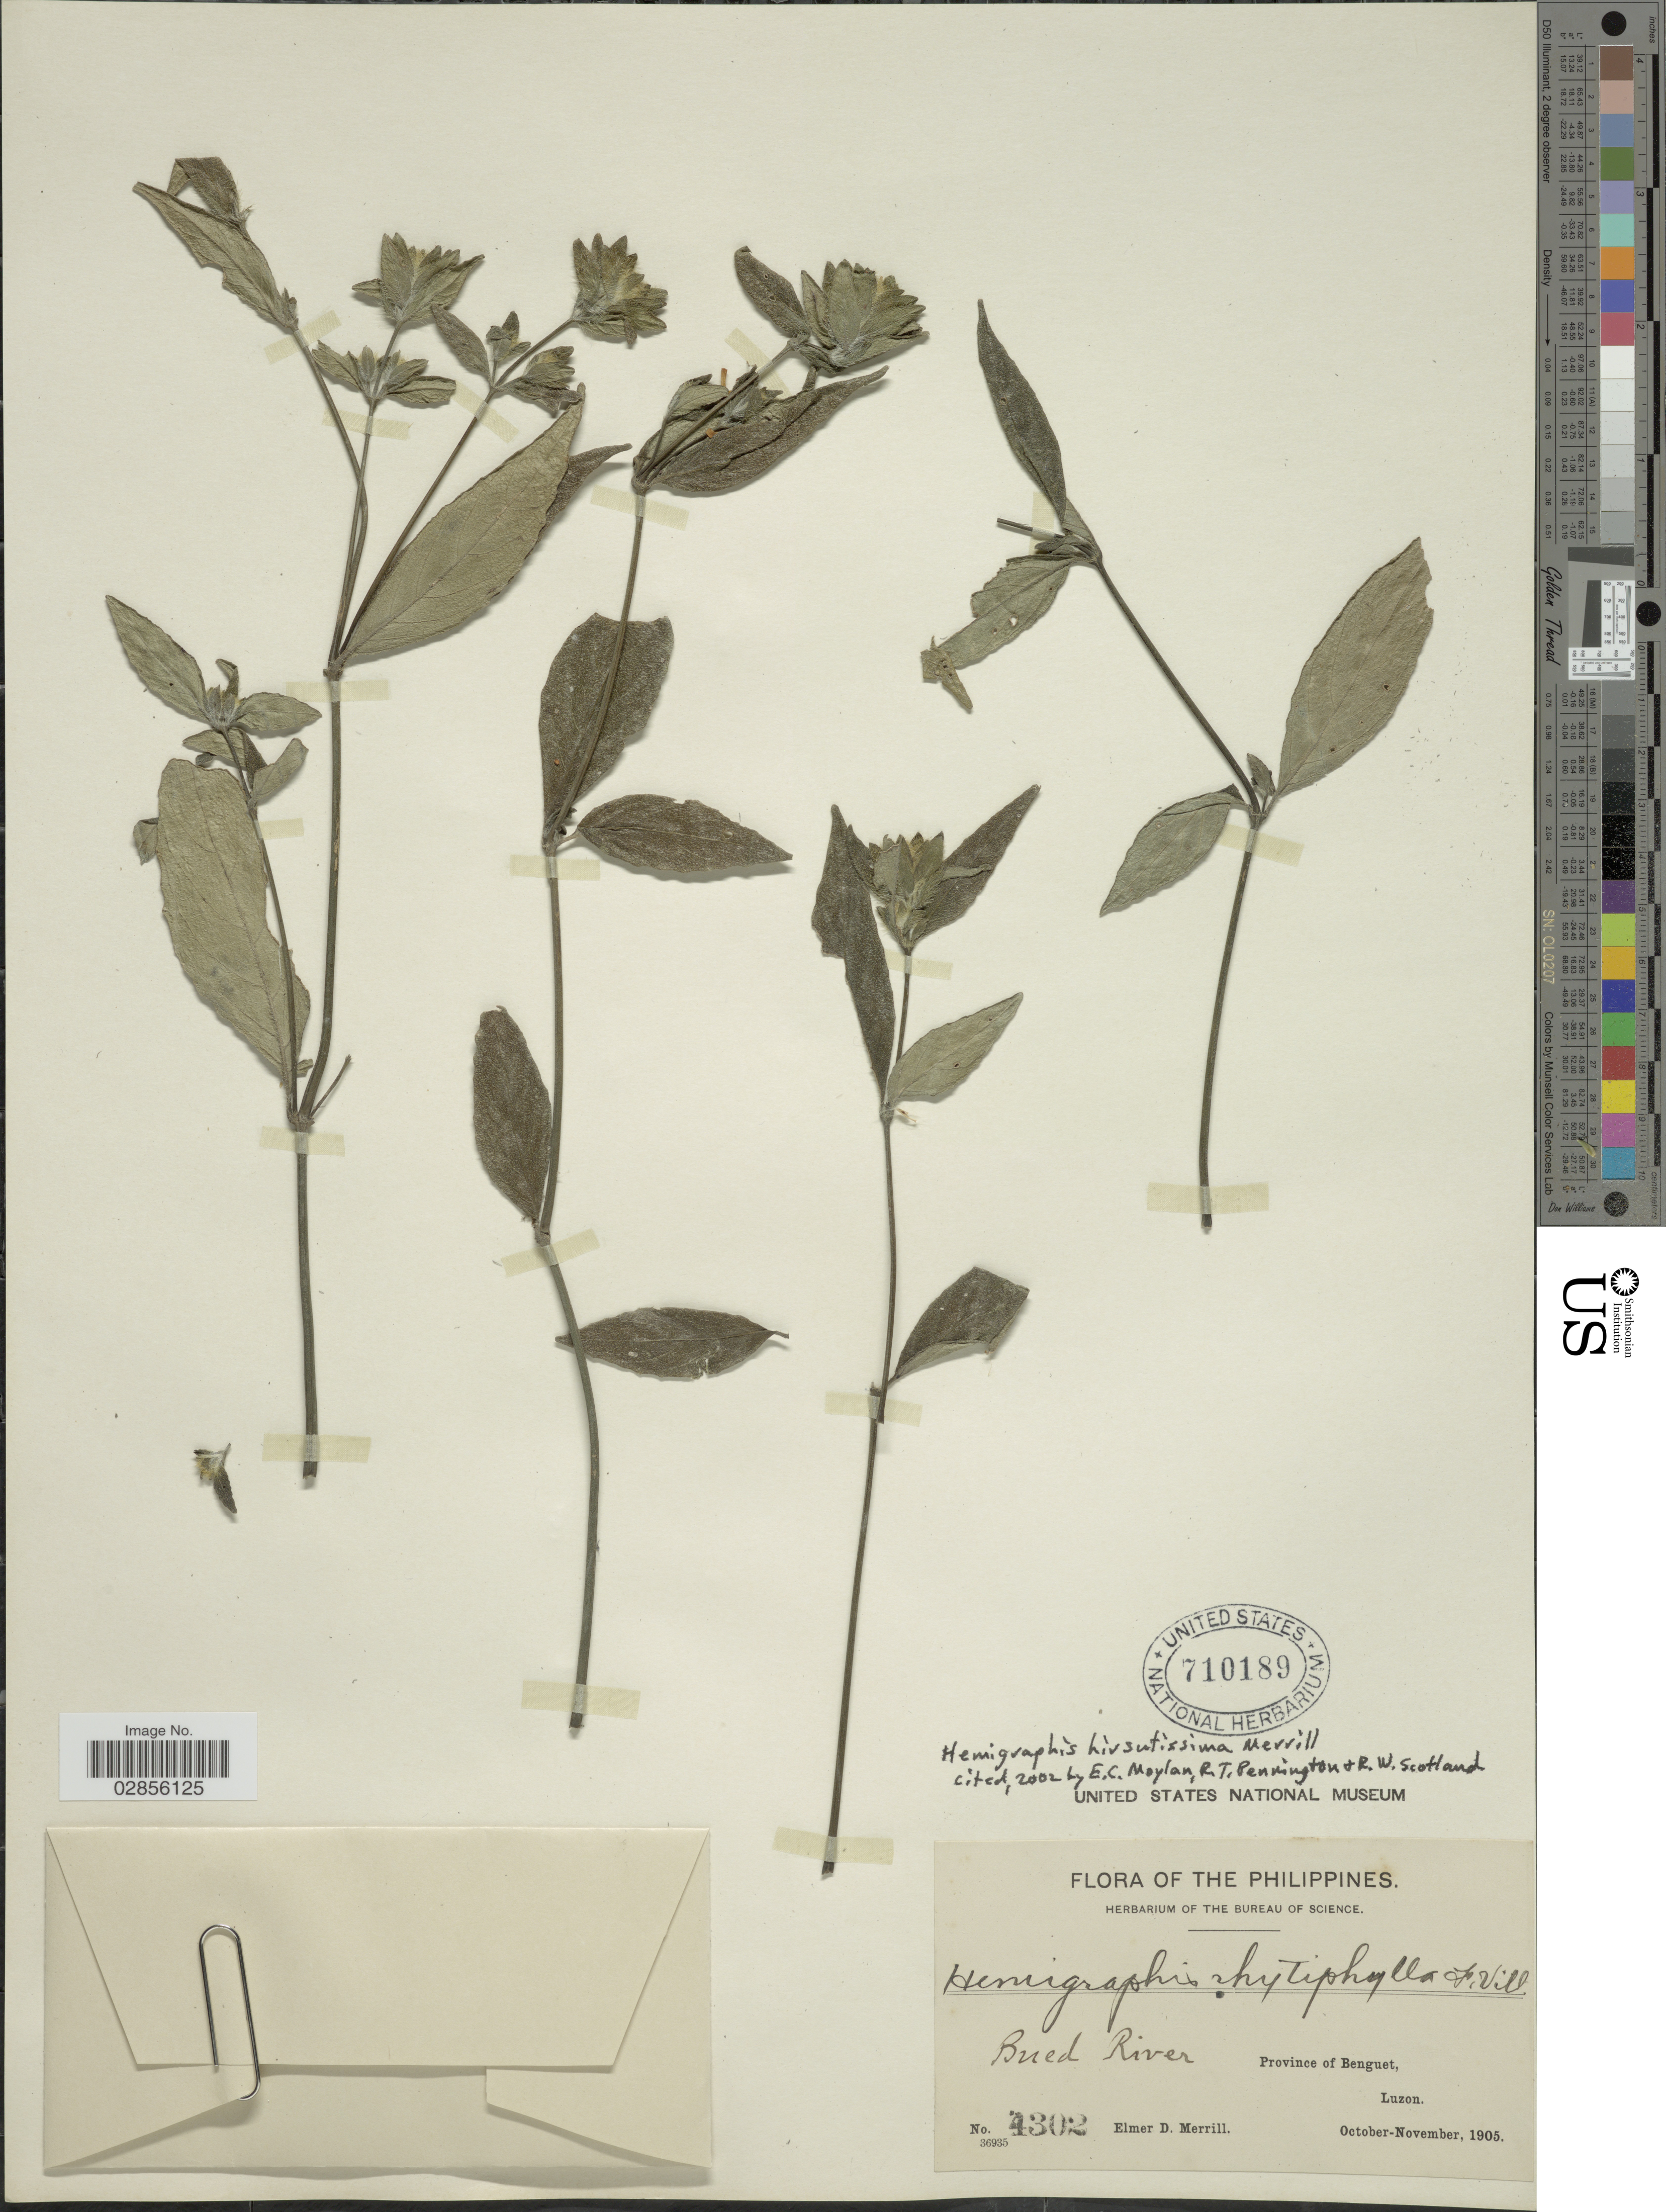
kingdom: Plantae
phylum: Tracheophyta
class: Magnoliopsida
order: Lamiales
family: Acanthaceae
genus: Hemigraphis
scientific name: Hemigraphis hirsutissima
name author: Merr.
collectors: E. D. Merrill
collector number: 4302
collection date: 1905-10/1905-11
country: Philippines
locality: Bued River. Province of Benguet, Luzon.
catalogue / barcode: US 710189